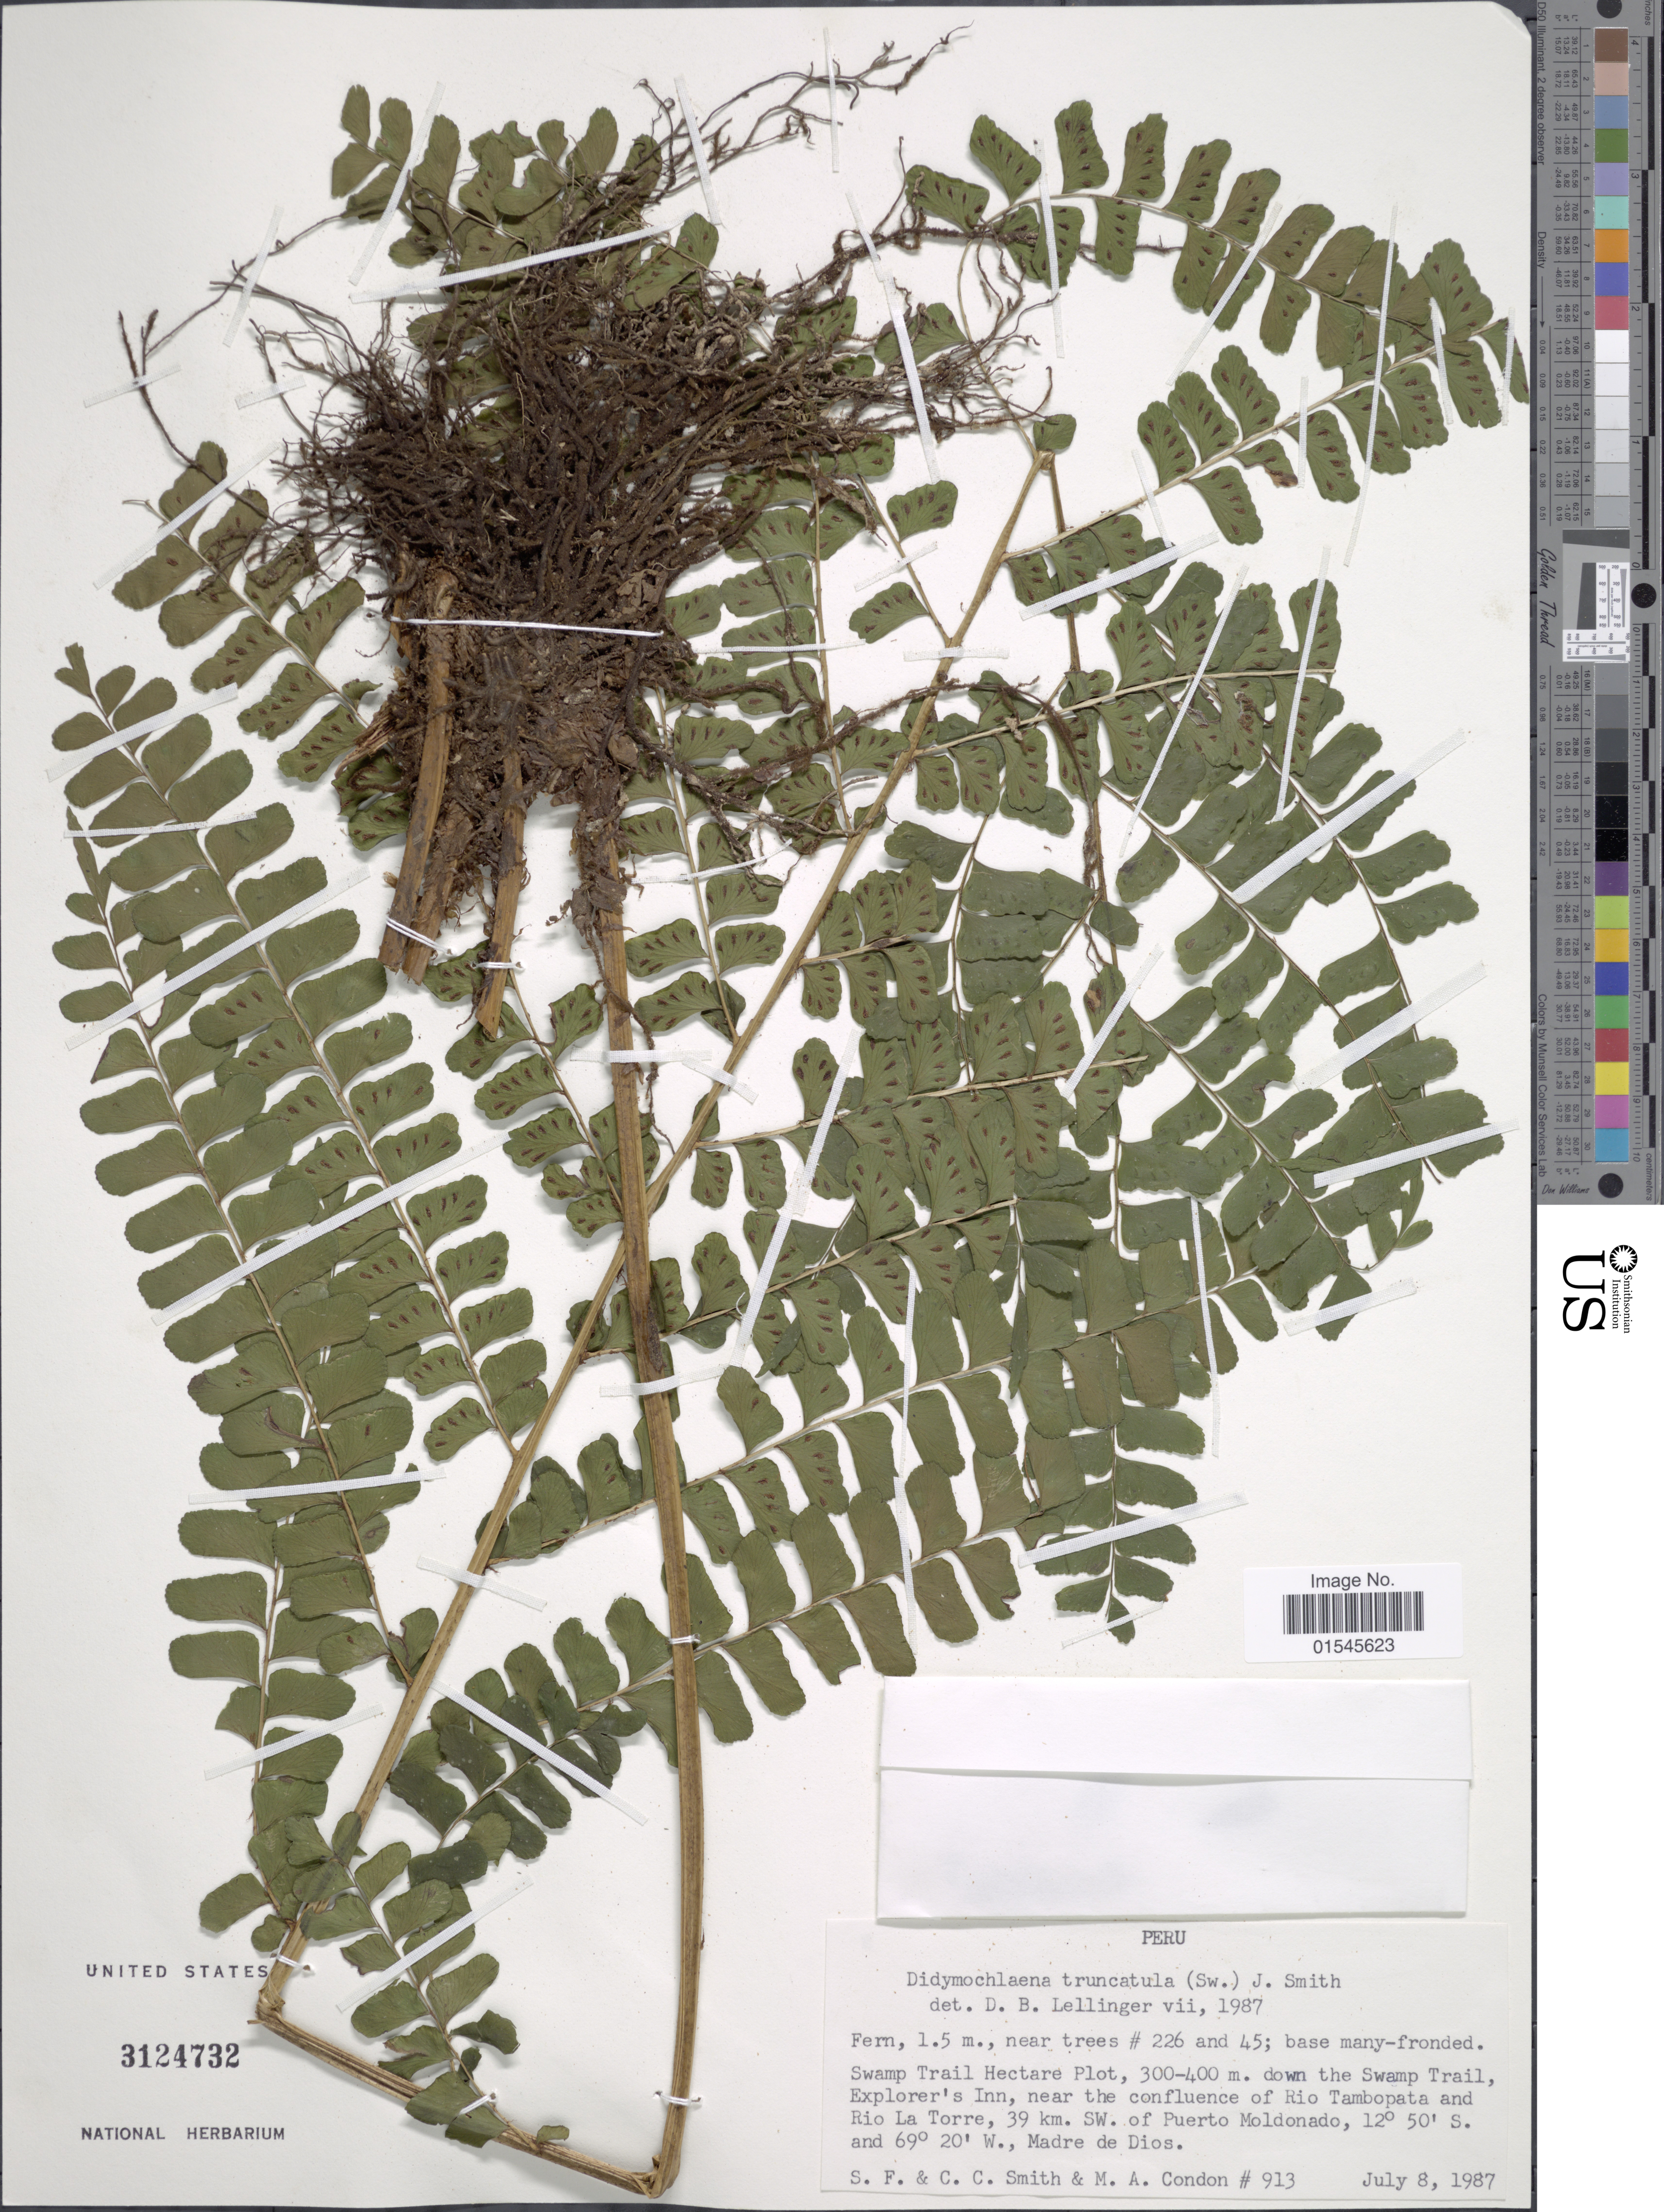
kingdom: Plantae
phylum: Tracheophyta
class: Polypodiopsida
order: Polypodiales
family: Didymochlaenaceae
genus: Didymochlaena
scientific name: Didymochlaena truncatula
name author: (Sw.) J. Sm.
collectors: S.F. Smith, C. C. Smith & M. Condon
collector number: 913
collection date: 1987-07-08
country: Peru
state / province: Madre de Dios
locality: Swamp Trail Hectare Plot, down the Swamp Trail Explorer's Inn, near the confluence of Rio Tambopata and Rio La Torre, 39 km. SW. of Puerto Moldonado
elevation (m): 300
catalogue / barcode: US 3124732